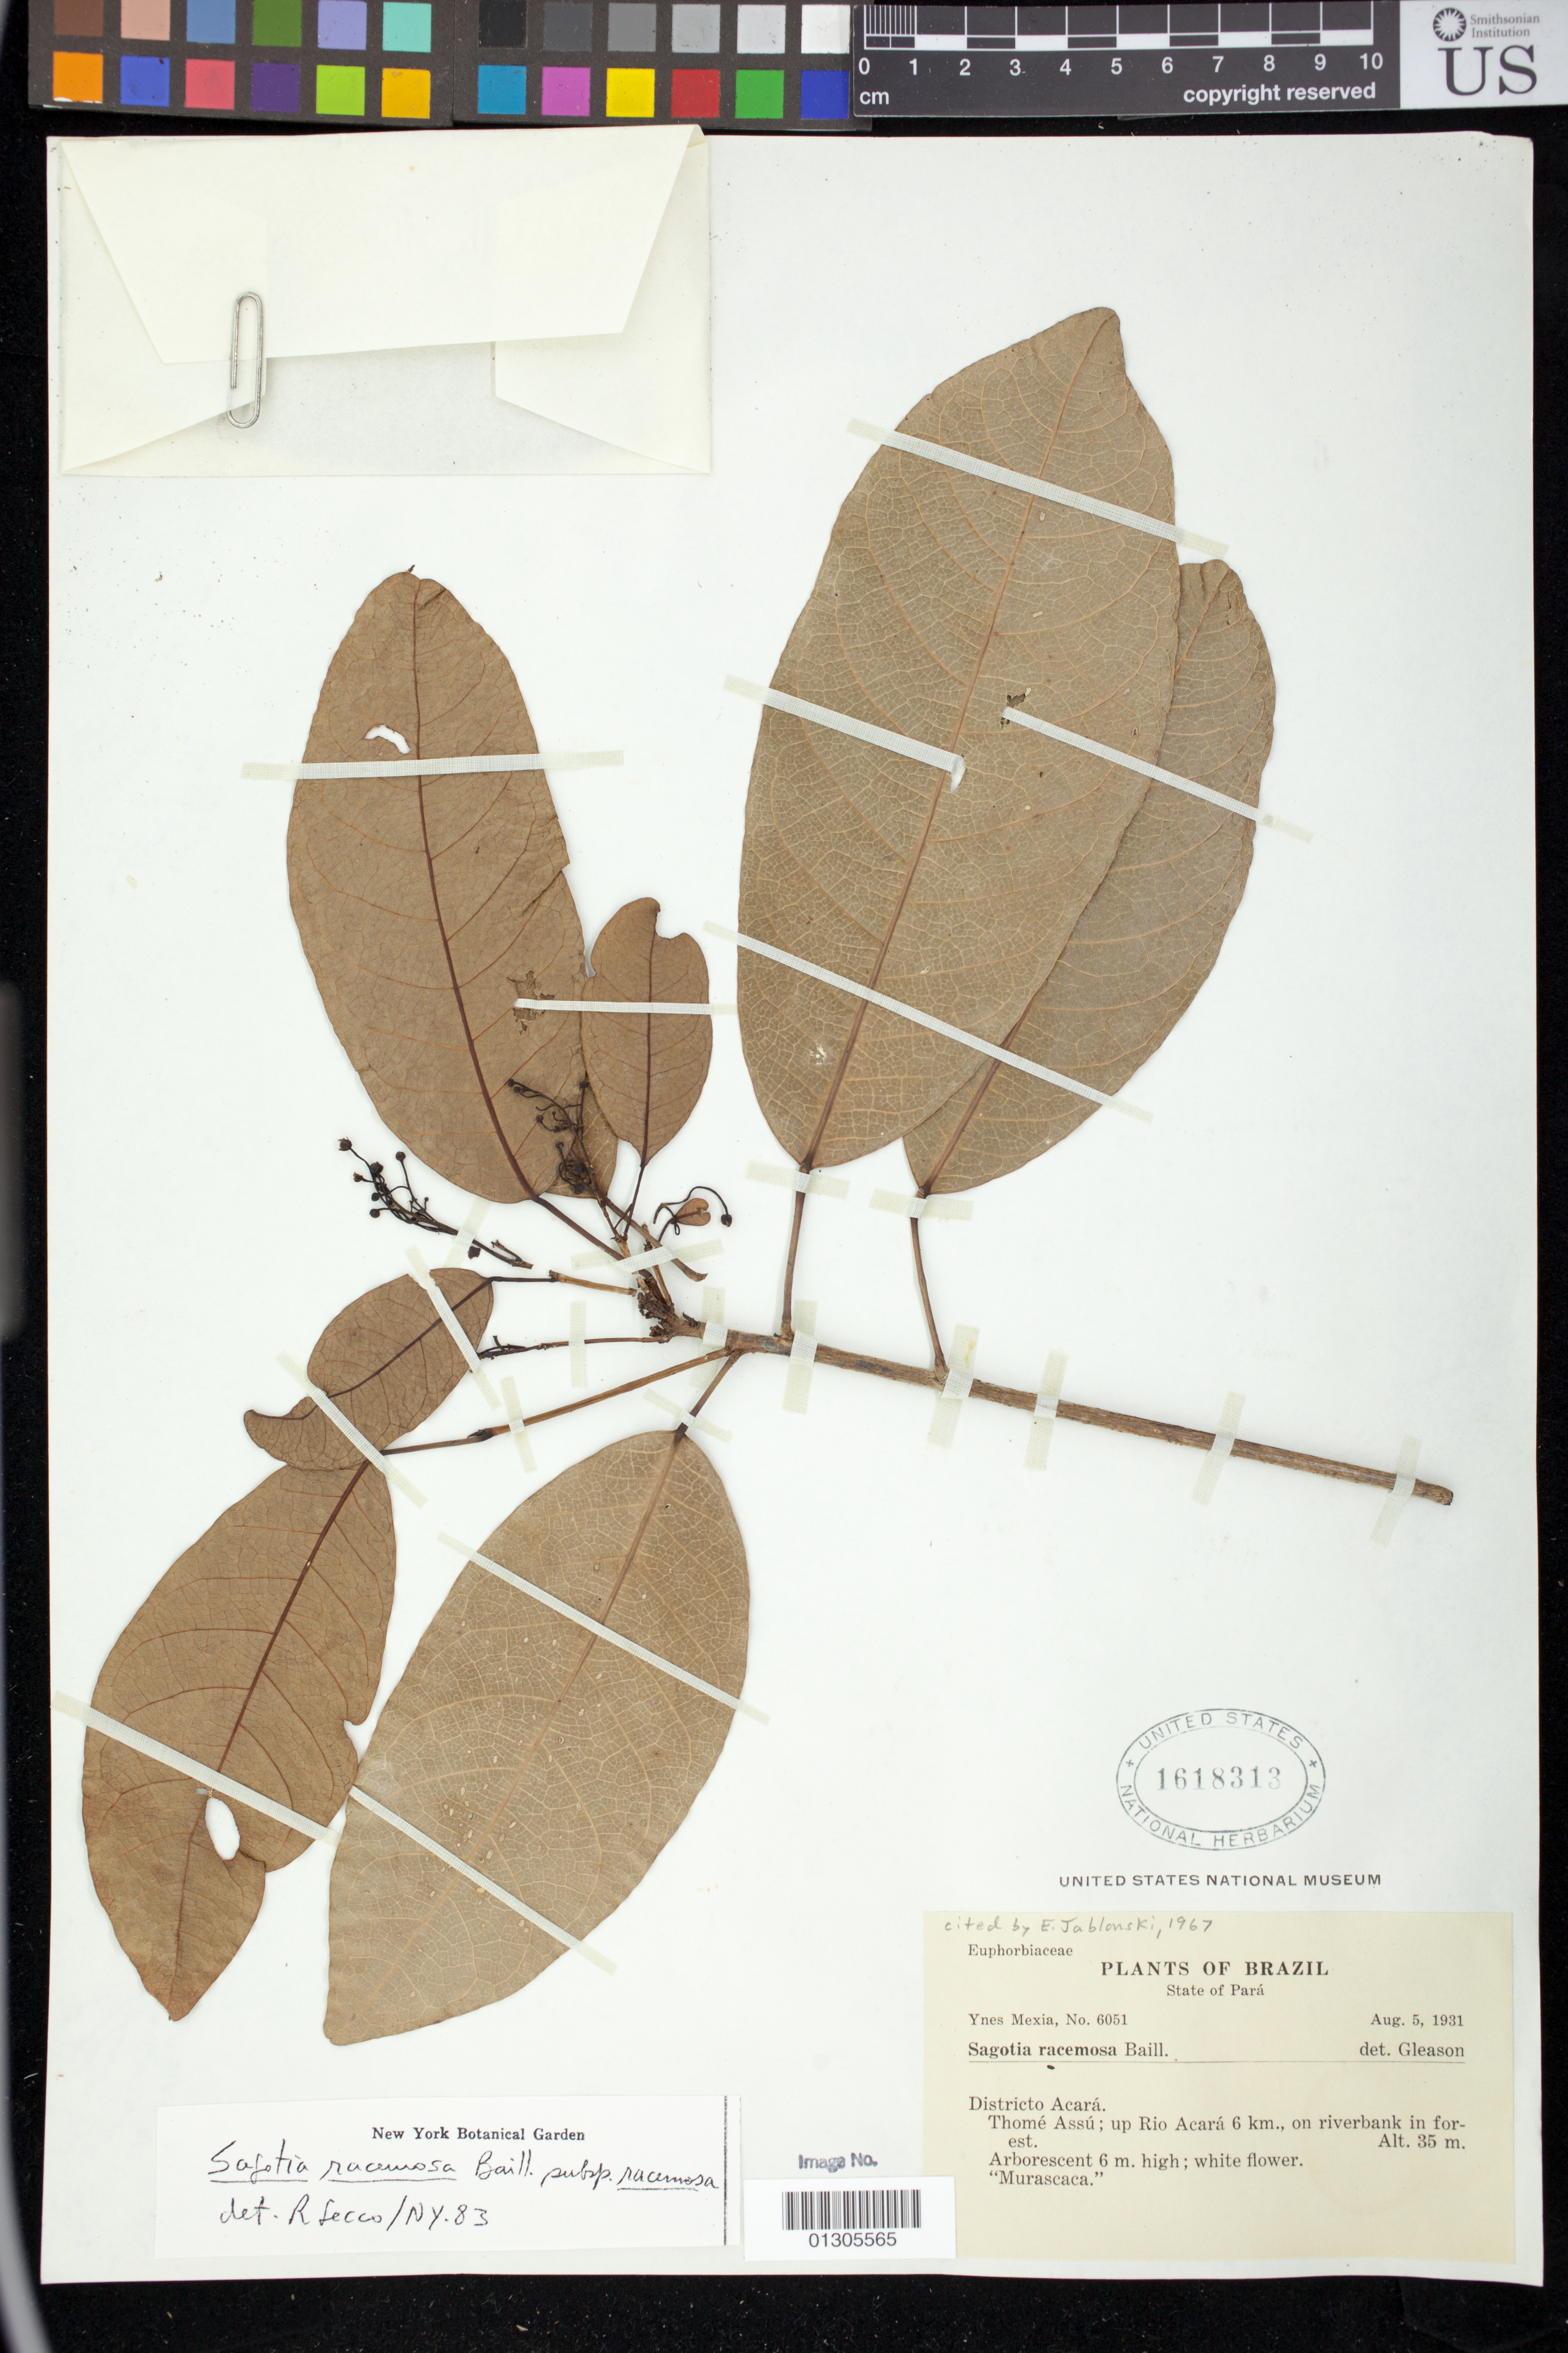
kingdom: Plantae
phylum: Tracheophyta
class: Magnoliopsida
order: Malpighiales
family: Euphorbiaceae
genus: Sagotia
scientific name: Sagotia racemosa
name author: Baill.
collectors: Y. Mexia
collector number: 6051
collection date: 1931-08-05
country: Brazil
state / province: Pará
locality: Districto Acará; up Rio Acará 6 km., on riverbank in forest.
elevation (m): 35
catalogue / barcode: US 1618313